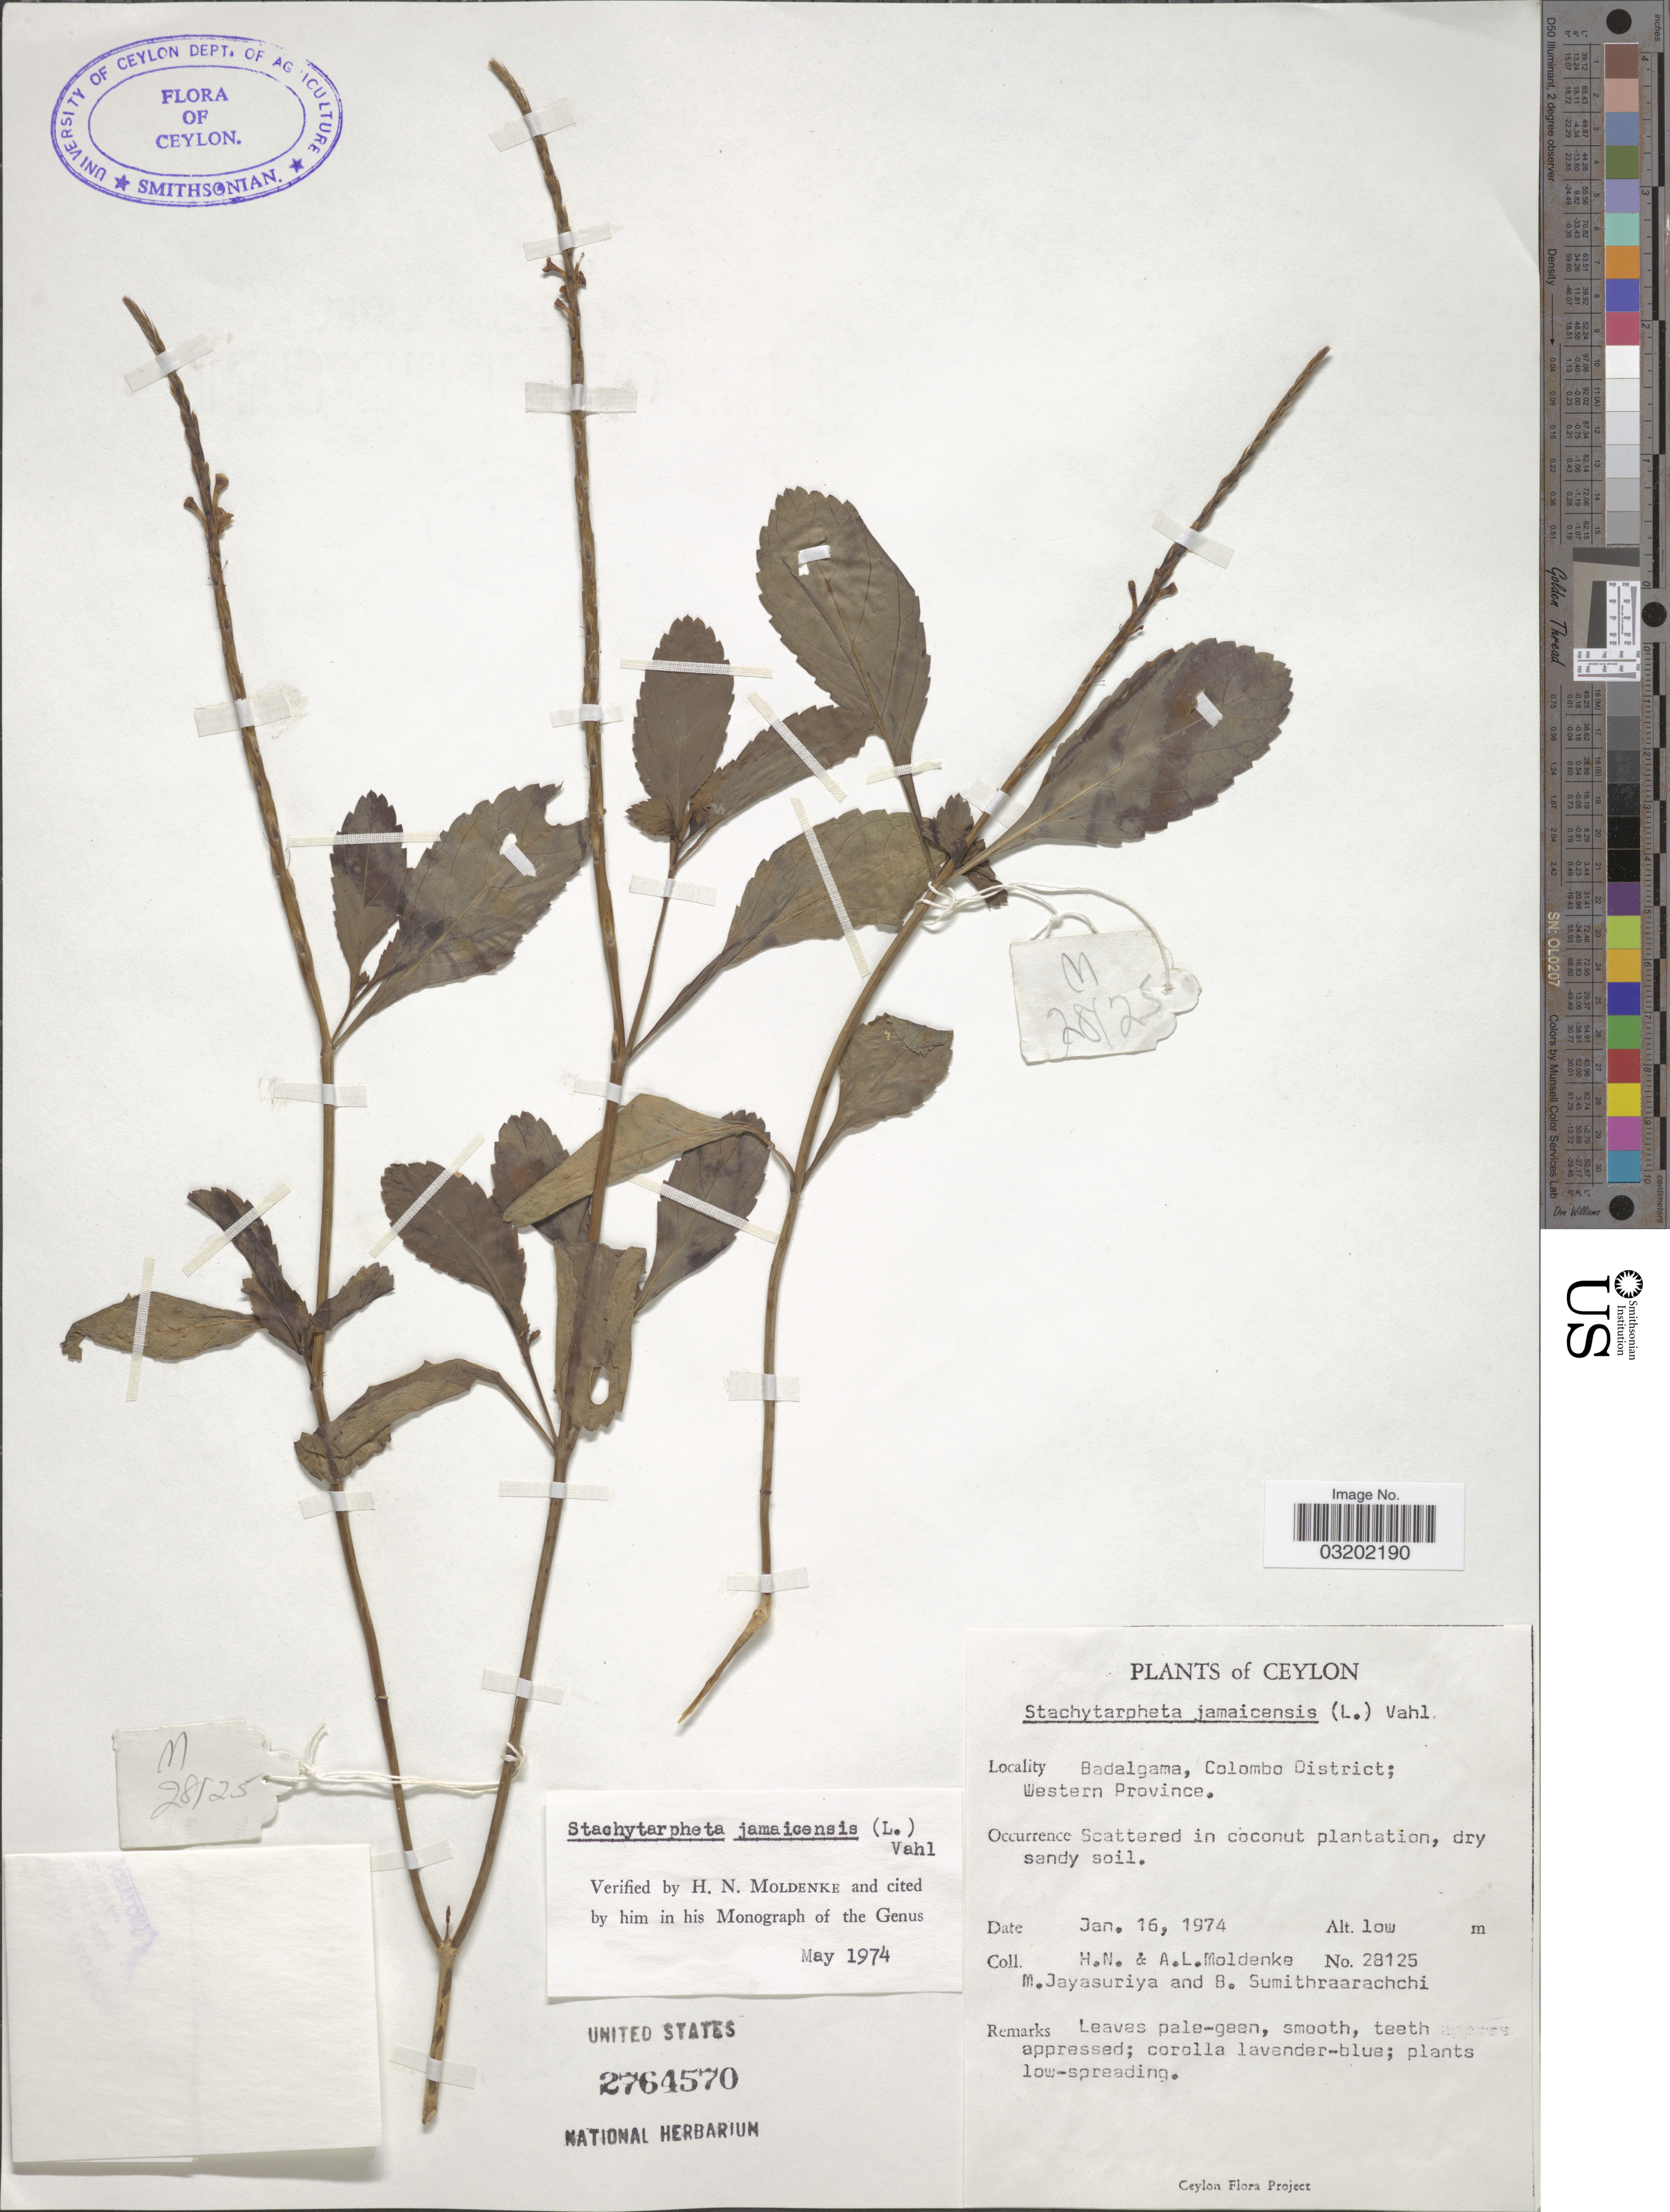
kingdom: Plantae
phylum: Tracheophyta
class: Magnoliopsida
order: Lamiales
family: Verbenaceae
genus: Stachytarpheta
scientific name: Stachytarpheta jamaicensis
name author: (L.) Vahl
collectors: H. N. Moldenke, A. L. Moldenke, M. Jayasuriya & B. Sumithraarachchi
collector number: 28125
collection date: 1974-01-16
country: Sri Lanka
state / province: Western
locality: Ceylon. Badalgama, Colombo District.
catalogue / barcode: US 2764570